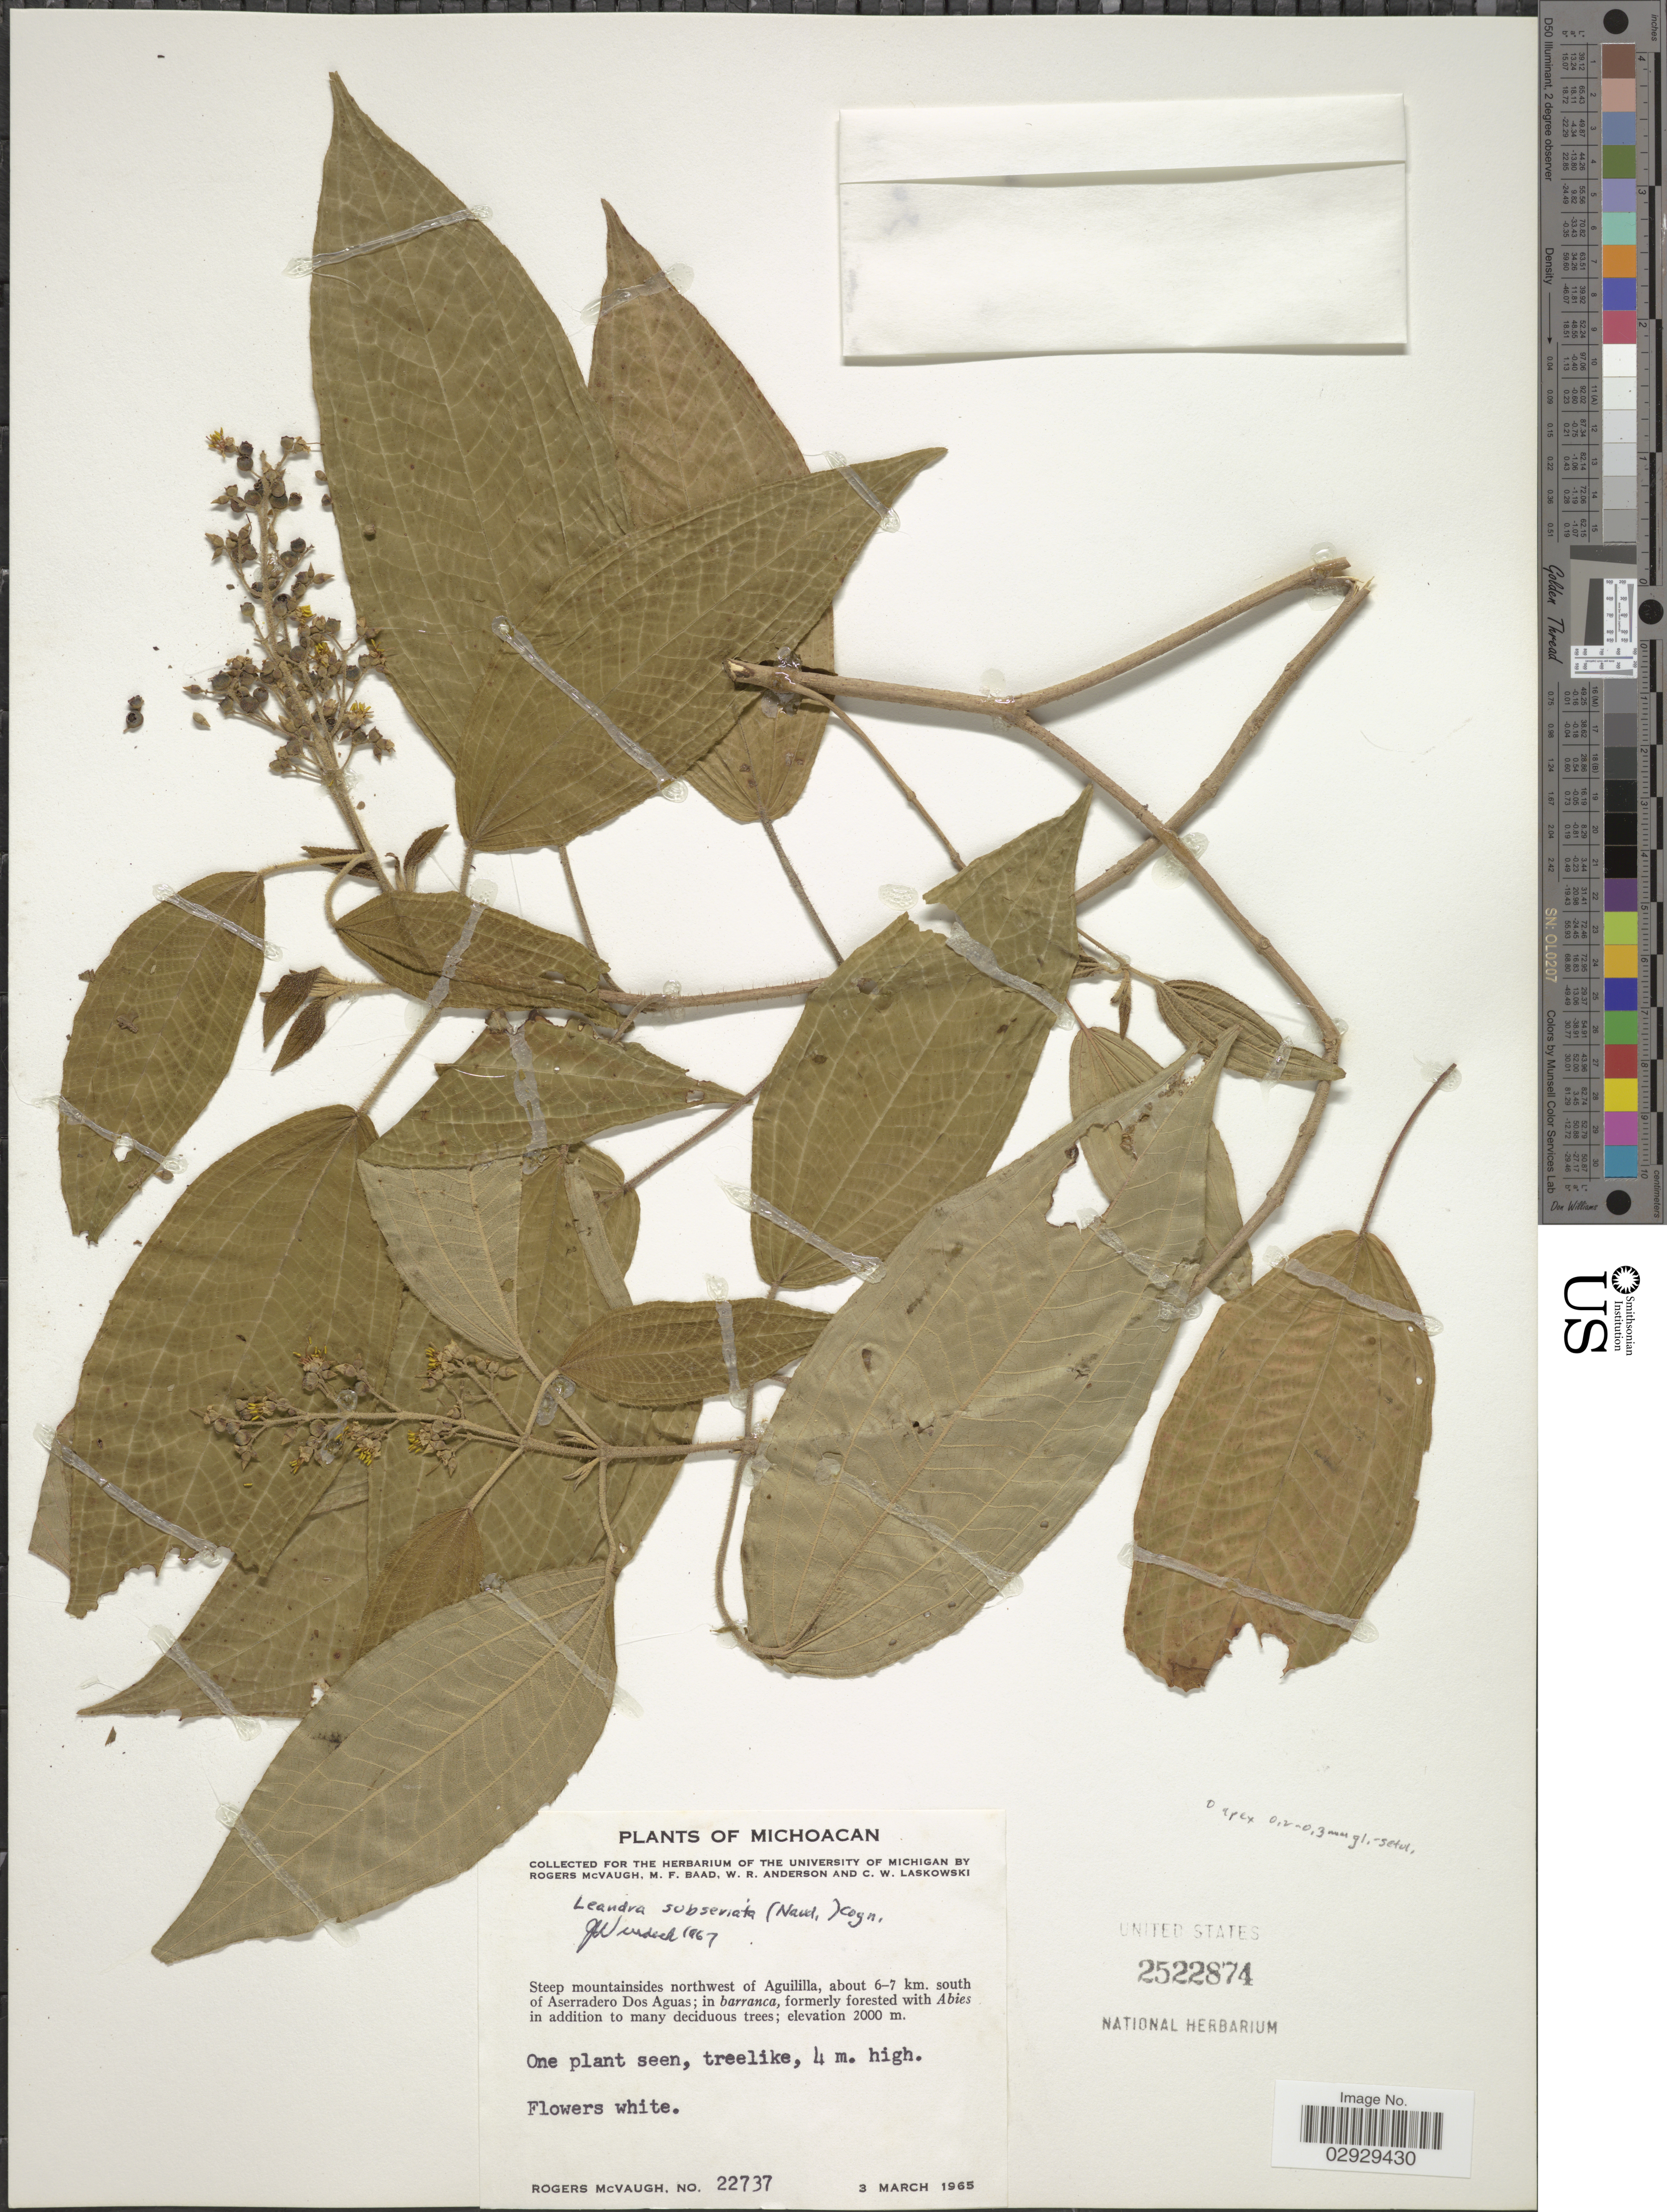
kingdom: Plantae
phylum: Tracheophyta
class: Magnoliopsida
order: Myrtales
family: Melastomataceae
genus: Leandra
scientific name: Leandra subseriata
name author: (Naudin) Cogn.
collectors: R. McVaugh, M. F. Baad, W. Anderson & C. Laskowski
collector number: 22737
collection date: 1965-03-03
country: Mexico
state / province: Michoacán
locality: Steep mountainsides northwest of Aguililla, about 6-7 km. south of Aserradero Dos Aguas.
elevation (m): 2000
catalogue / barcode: US 2522874